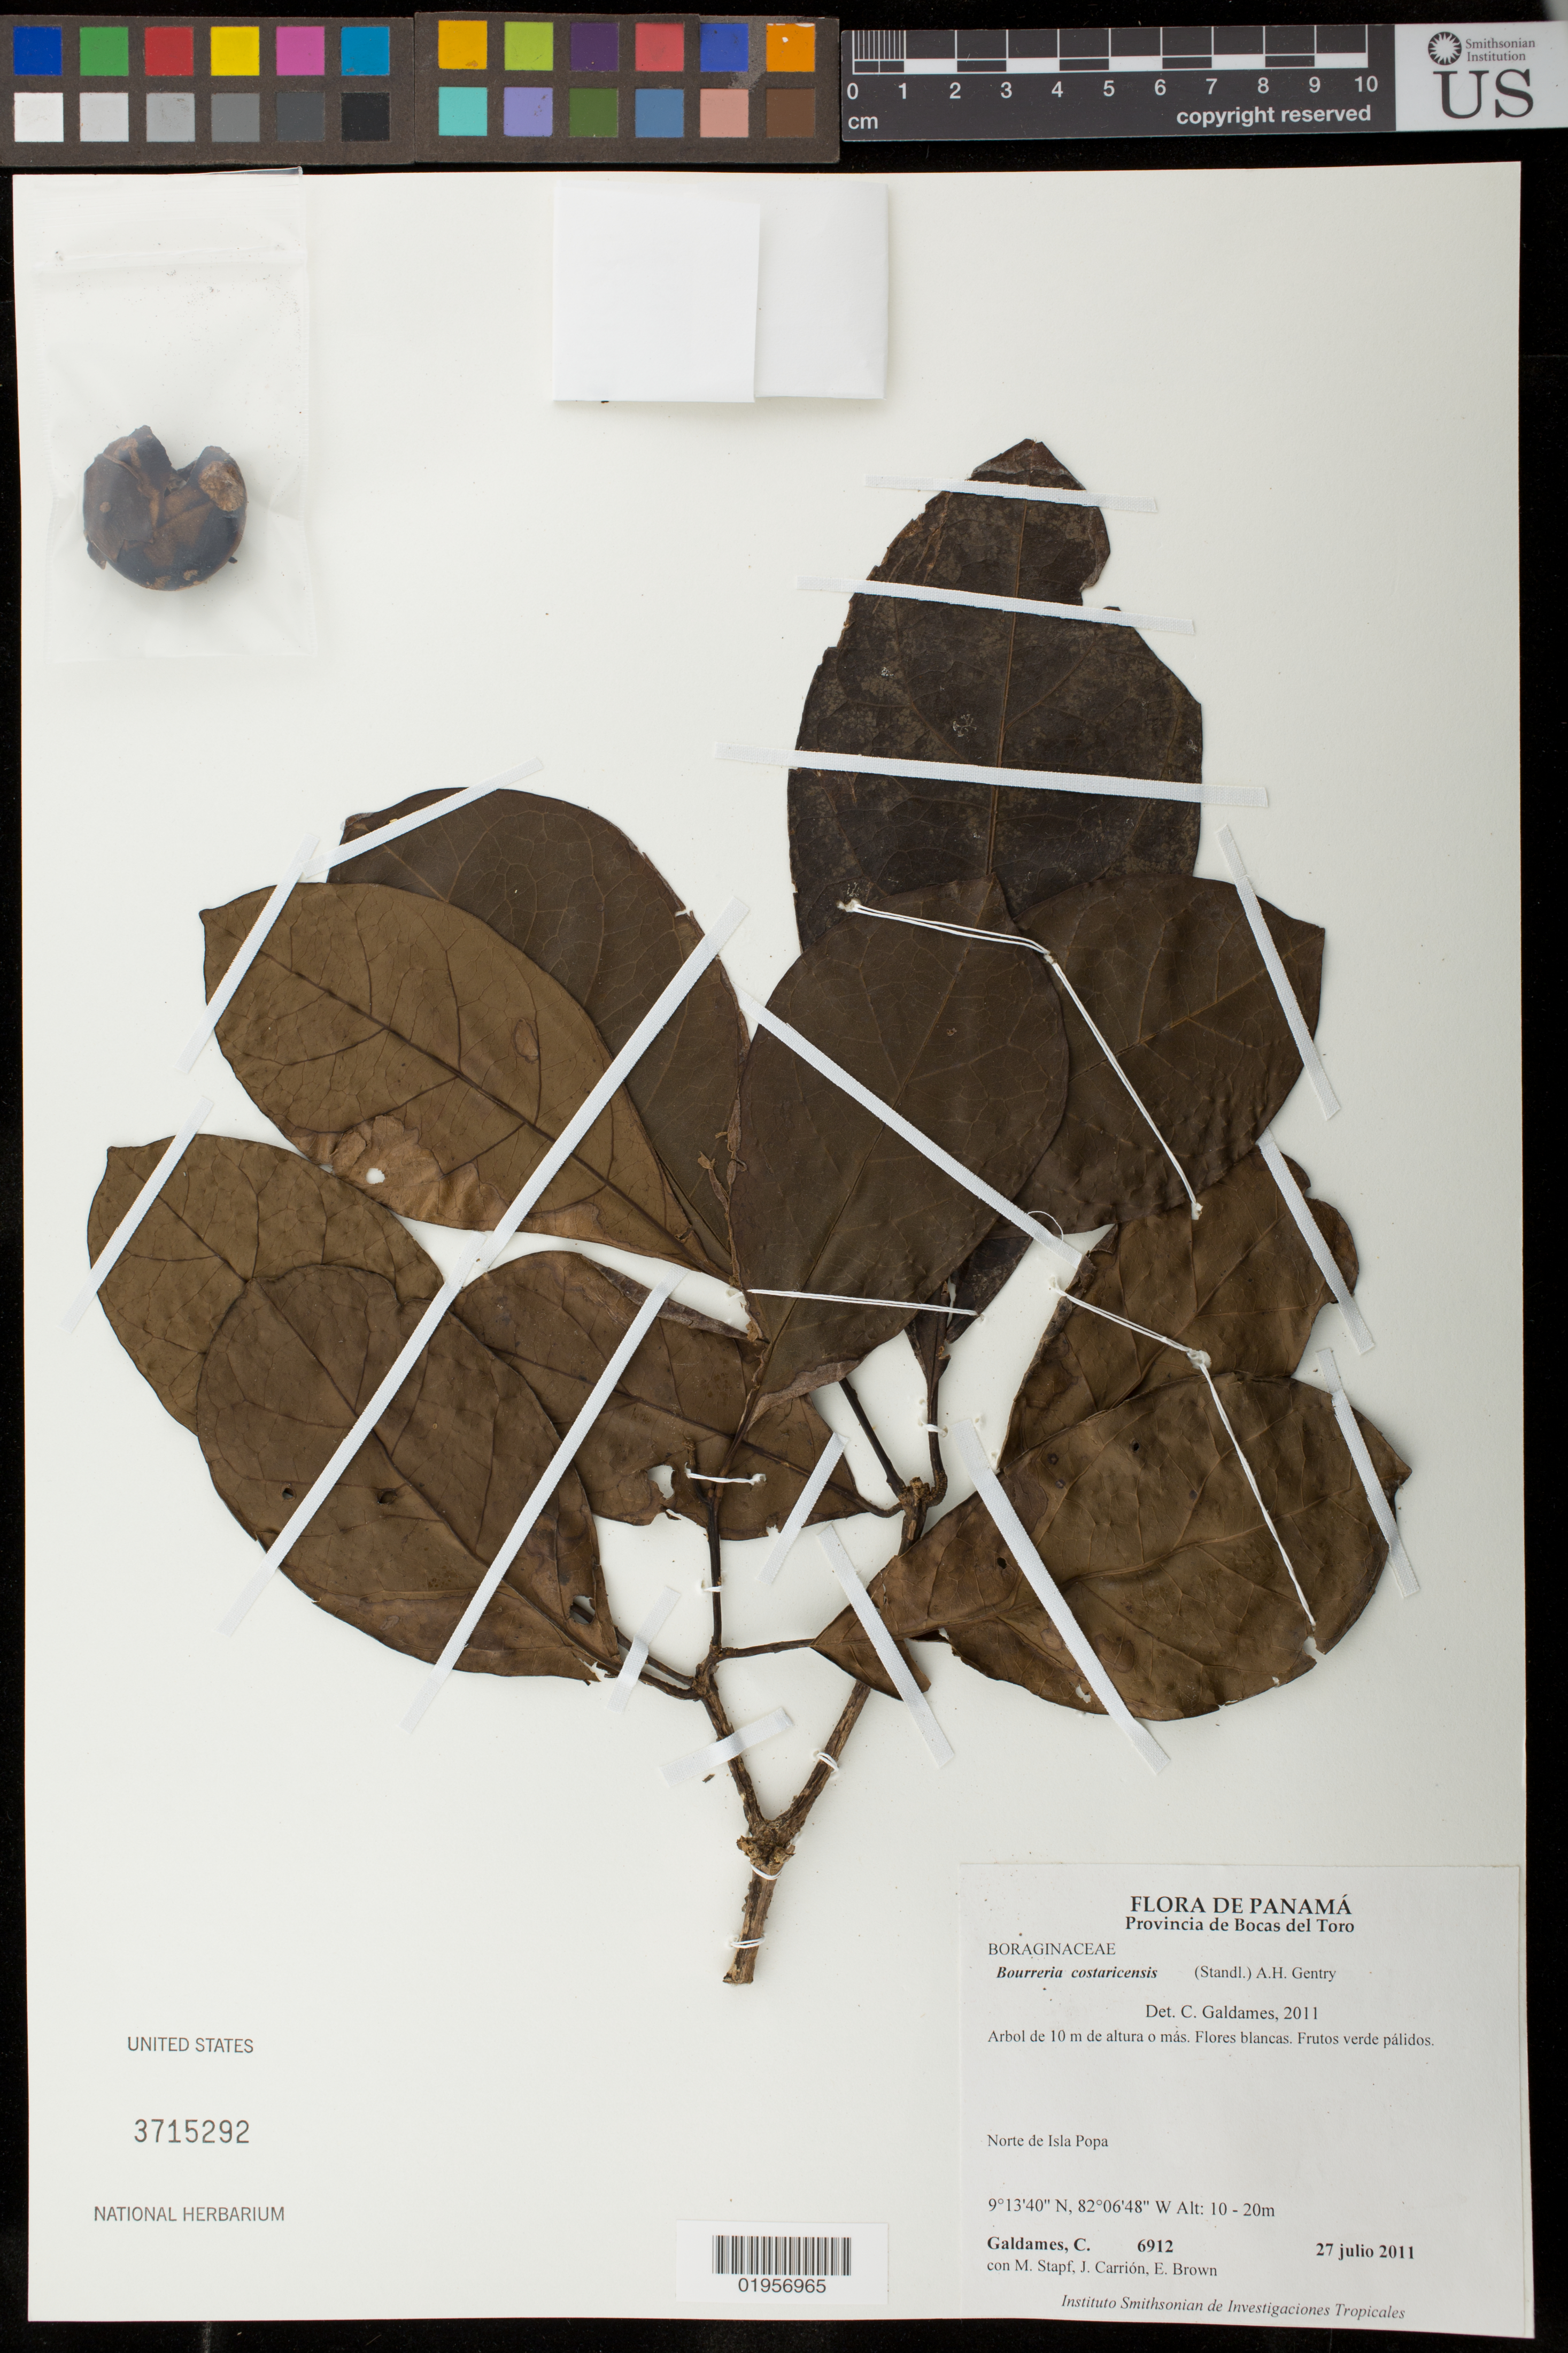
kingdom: Plantae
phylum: Tracheophyta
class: Magnoliopsida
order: Boraginales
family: Ehretiaceae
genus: Bourreria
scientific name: Bourreria costaricensis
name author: (Standl.) A.H. Gentry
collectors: C. Galdames, M. Stapf, J. Carrión & E. Brown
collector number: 6912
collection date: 2011-07-27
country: Panama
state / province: Bocas del Toro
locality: Norte de Isla Popa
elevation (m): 10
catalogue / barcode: US 3715229